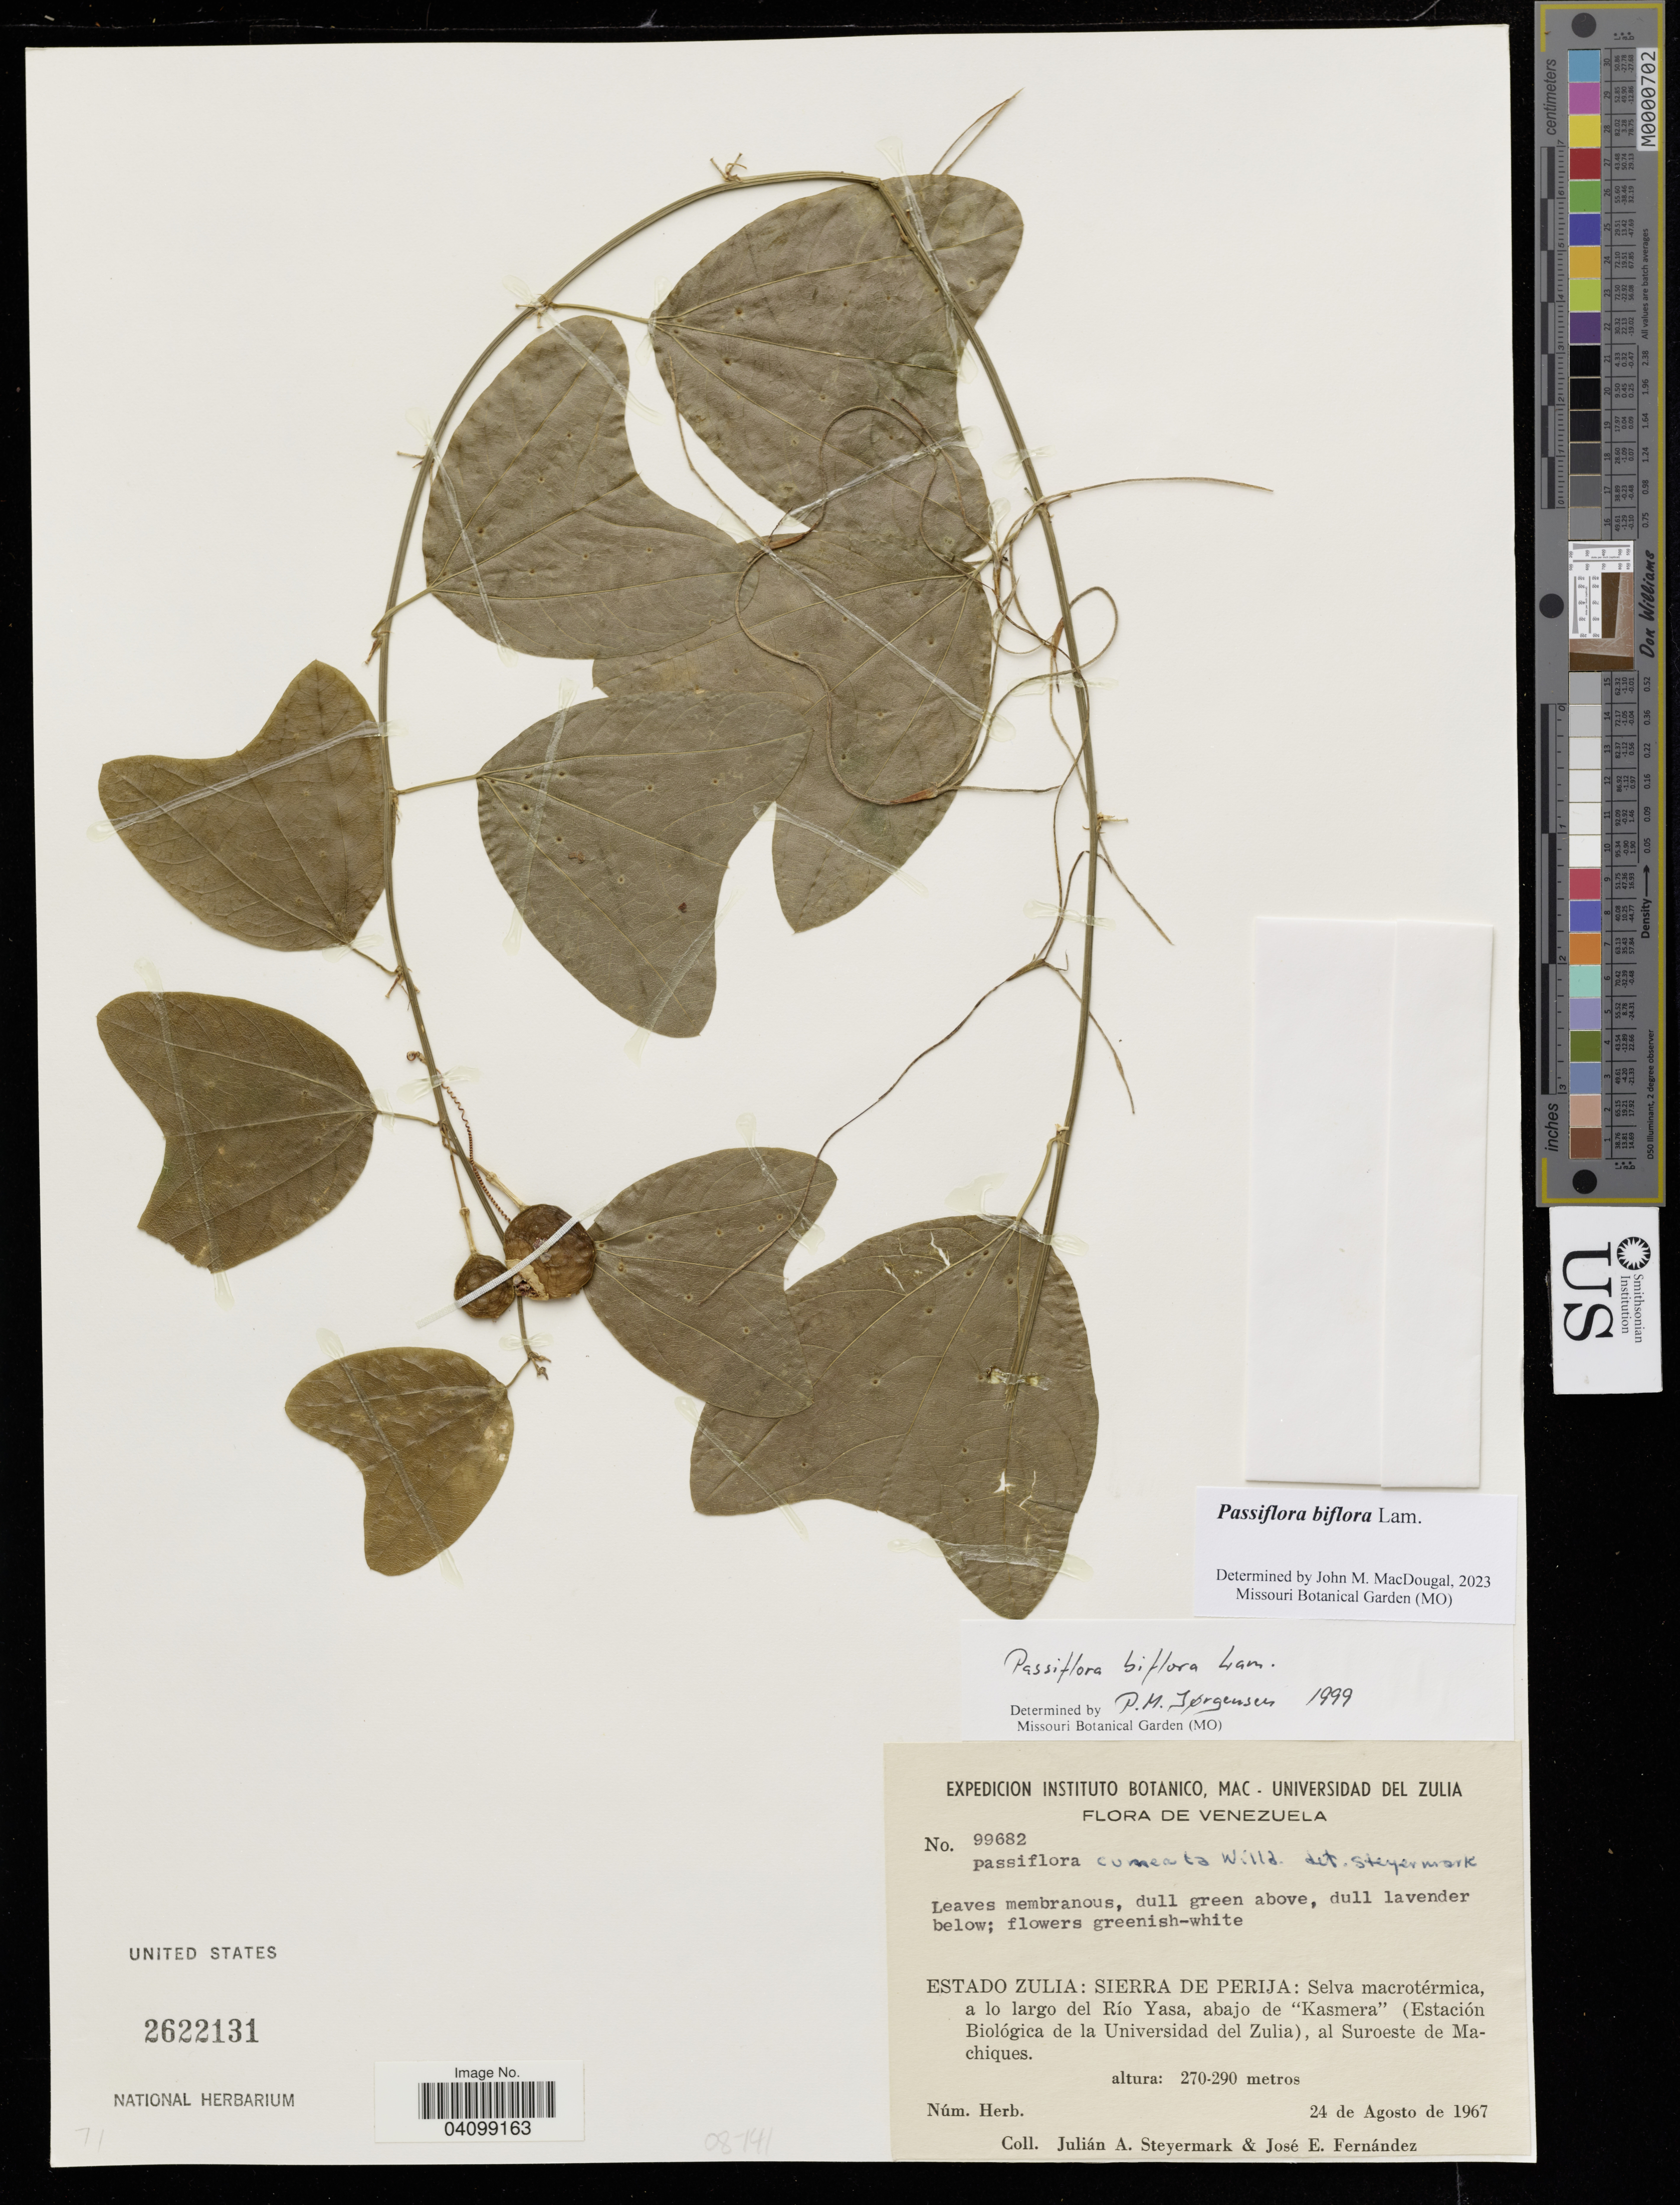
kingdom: Plantae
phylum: Tracheophyta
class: Magnoliopsida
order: Malpighiales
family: Passifloraceae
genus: Passiflora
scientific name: Passiflora biflora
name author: Lam.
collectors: J. Steyermark & J. Fernández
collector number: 99682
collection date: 1967-08-24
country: Venezuela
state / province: Zulia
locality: Sierra De Perija: Selva macrotérmica, a lo largo del Río Yasa, abajo de "Kasmera' )Estación Biológica de la Universidad del Zulia), al Suroeste de Machiques.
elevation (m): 270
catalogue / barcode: US 2622131